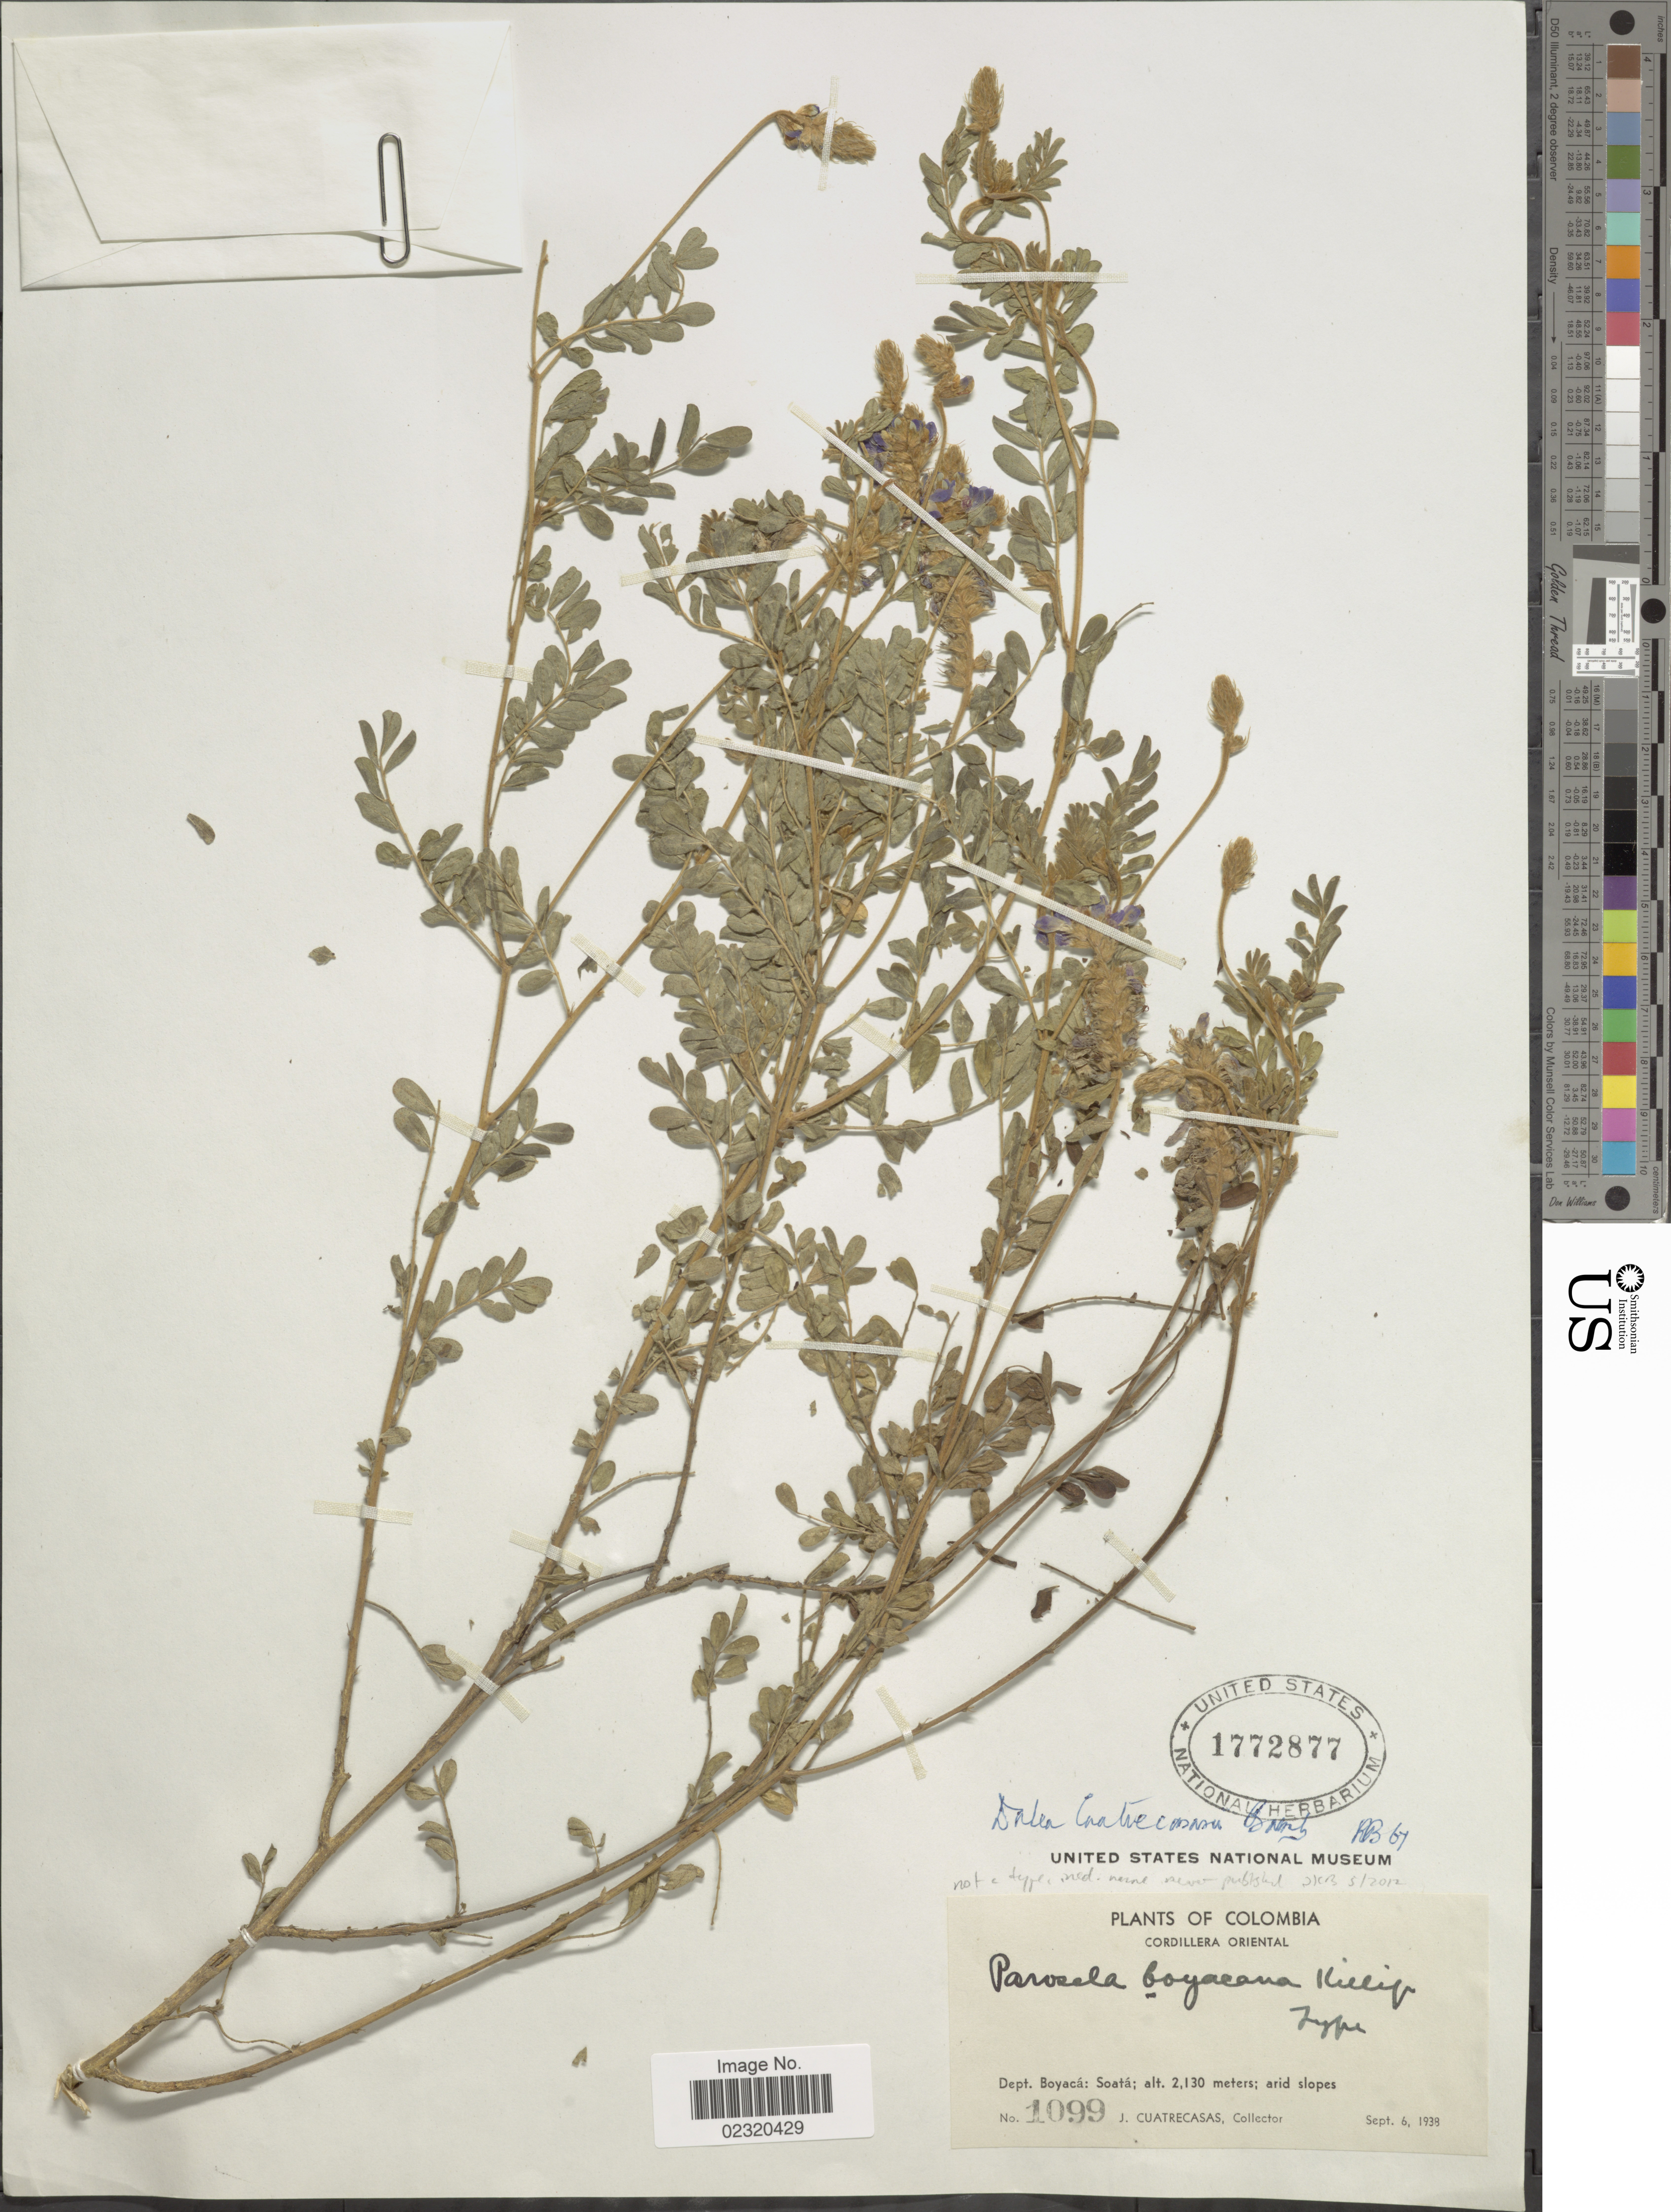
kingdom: Plantae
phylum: Tracheophyta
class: Magnoliopsida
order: Fabales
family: Fabaceae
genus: Dalea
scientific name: Dalea cuatrecasasii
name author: Barneby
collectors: J. Cuatrecasas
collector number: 1099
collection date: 1938-09-06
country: Colombia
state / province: Boyacá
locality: Cordillera Oriental, Soata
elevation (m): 2130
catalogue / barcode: US 1772877